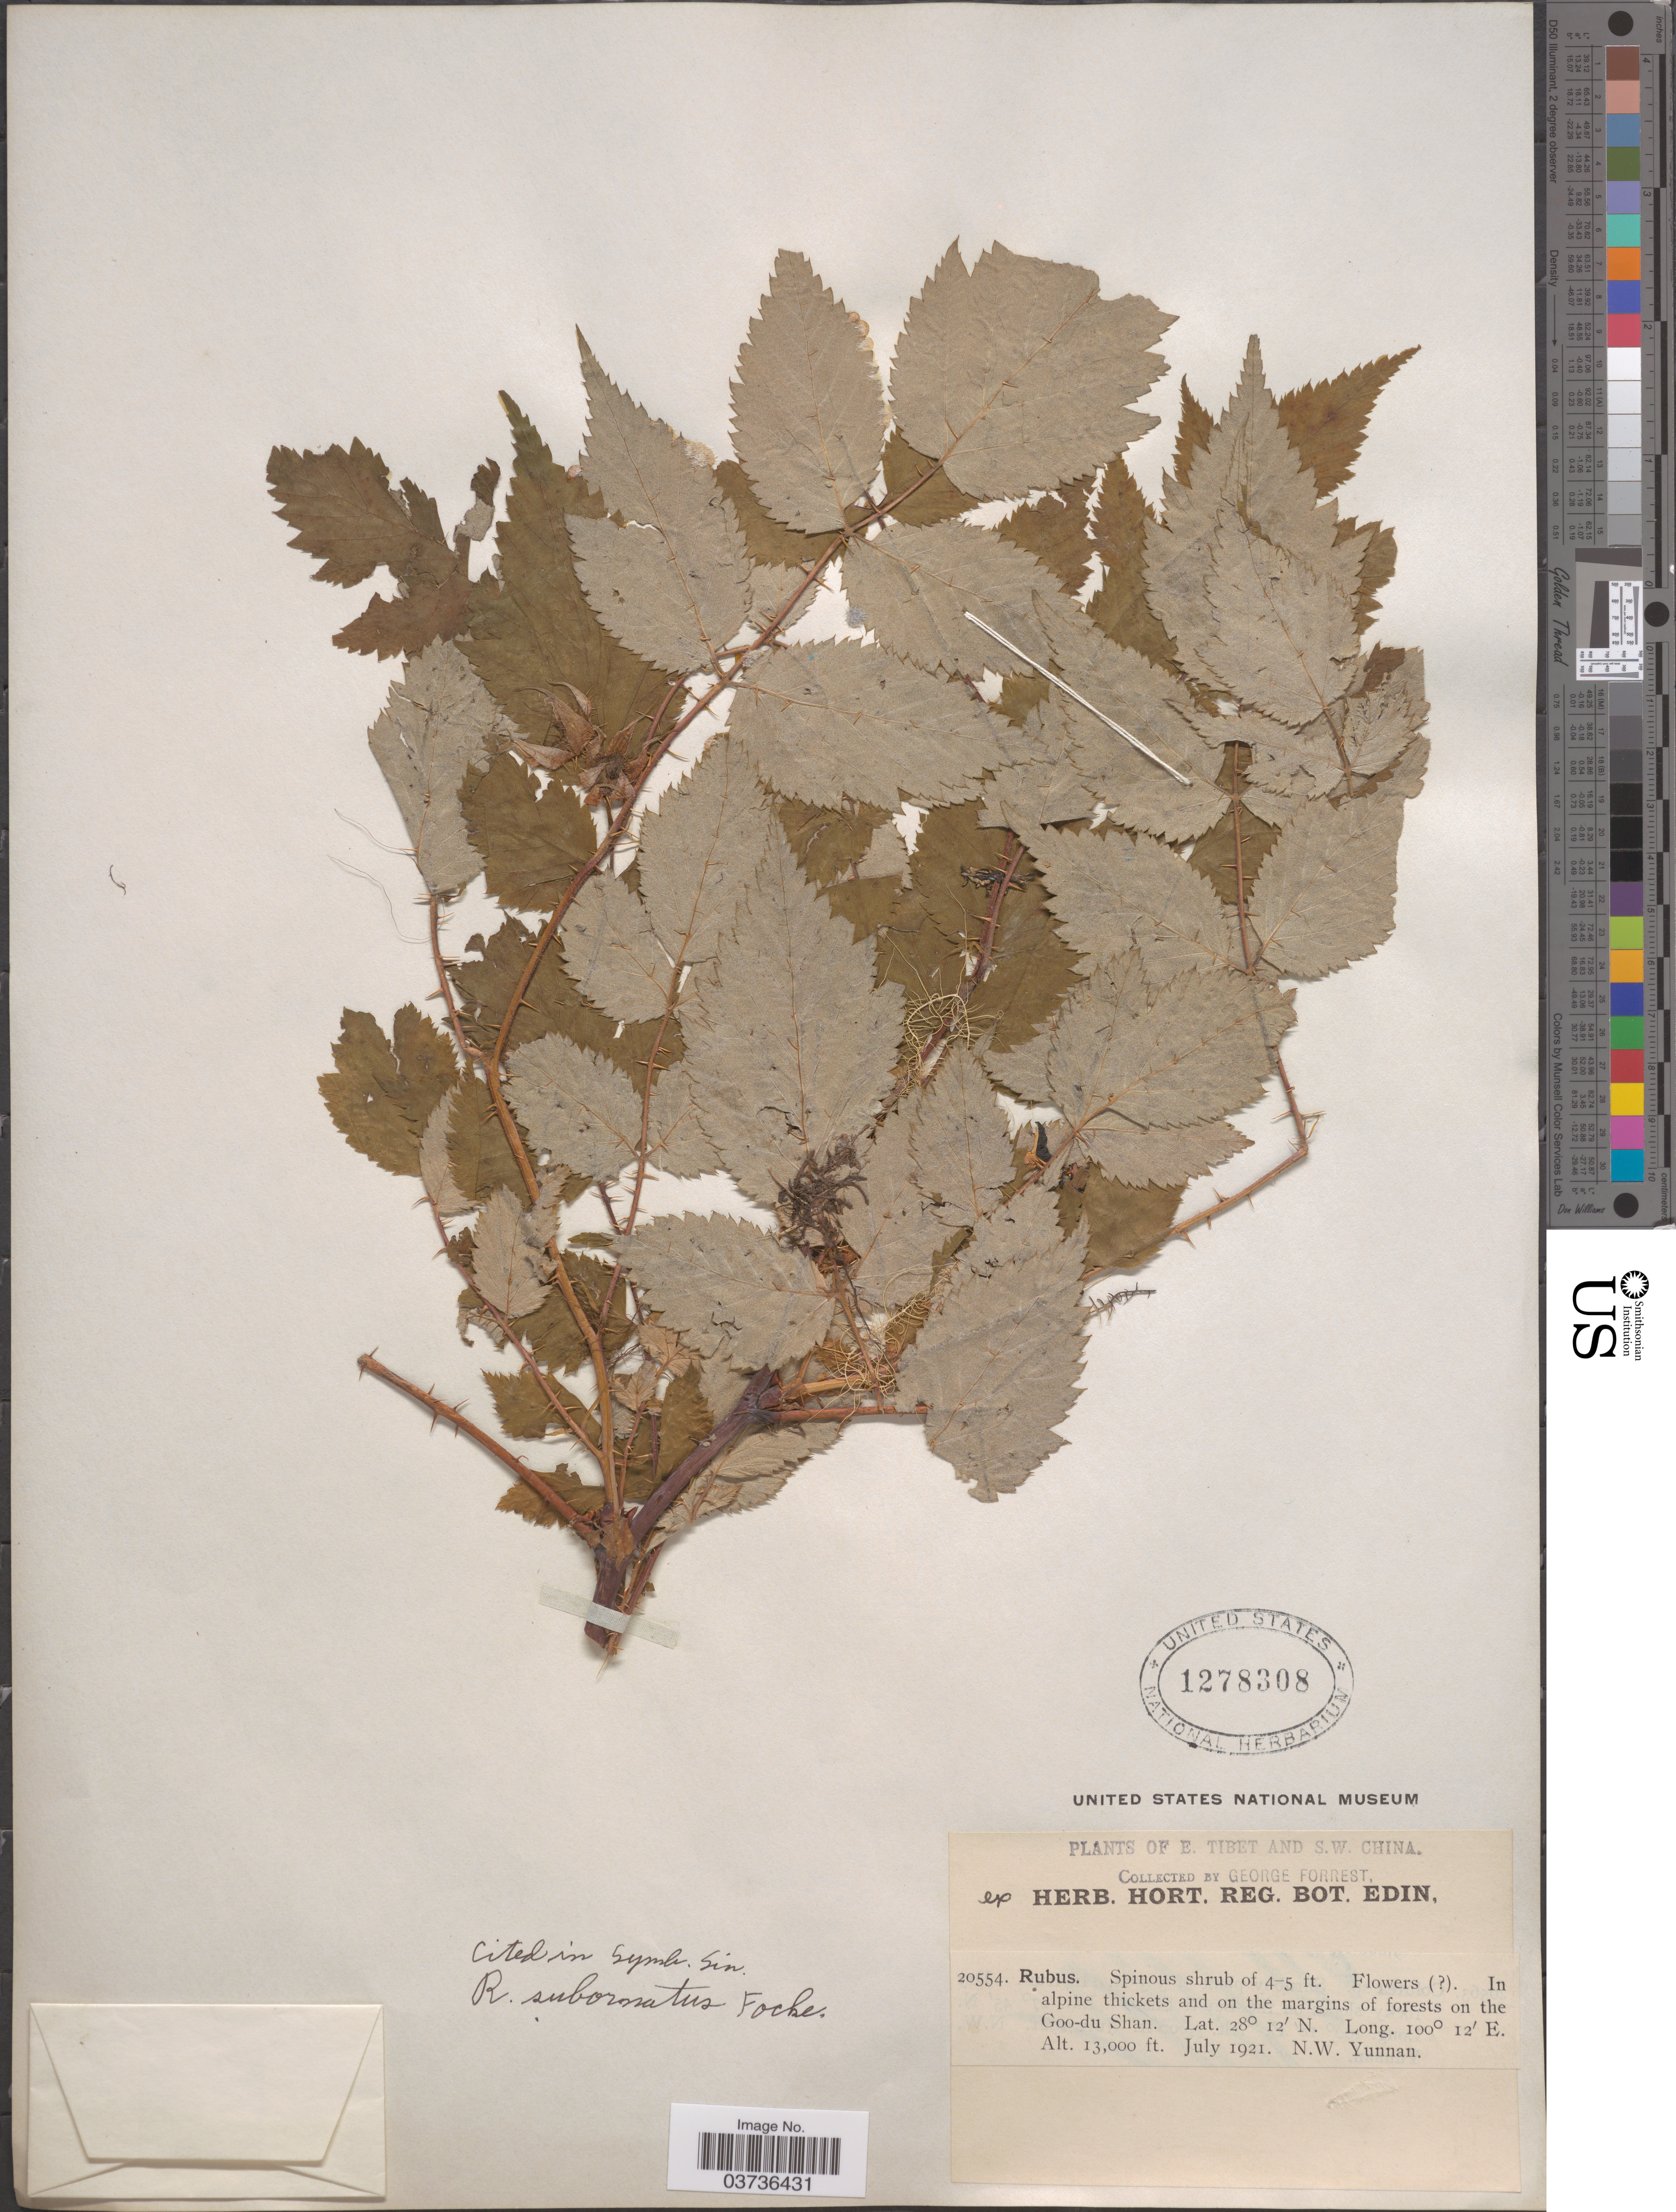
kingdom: Plantae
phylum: Tracheophyta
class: Magnoliopsida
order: Rosales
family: Rosaceae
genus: Rubus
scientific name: Rubus subornatus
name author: Focke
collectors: G. Forrest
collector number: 20554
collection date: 1921-07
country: China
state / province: Yunnan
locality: S.W. China. In alpine thickets and on the margins of forests on the Goo-du Shan. N.W. Yunnan.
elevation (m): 3962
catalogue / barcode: US 1278308